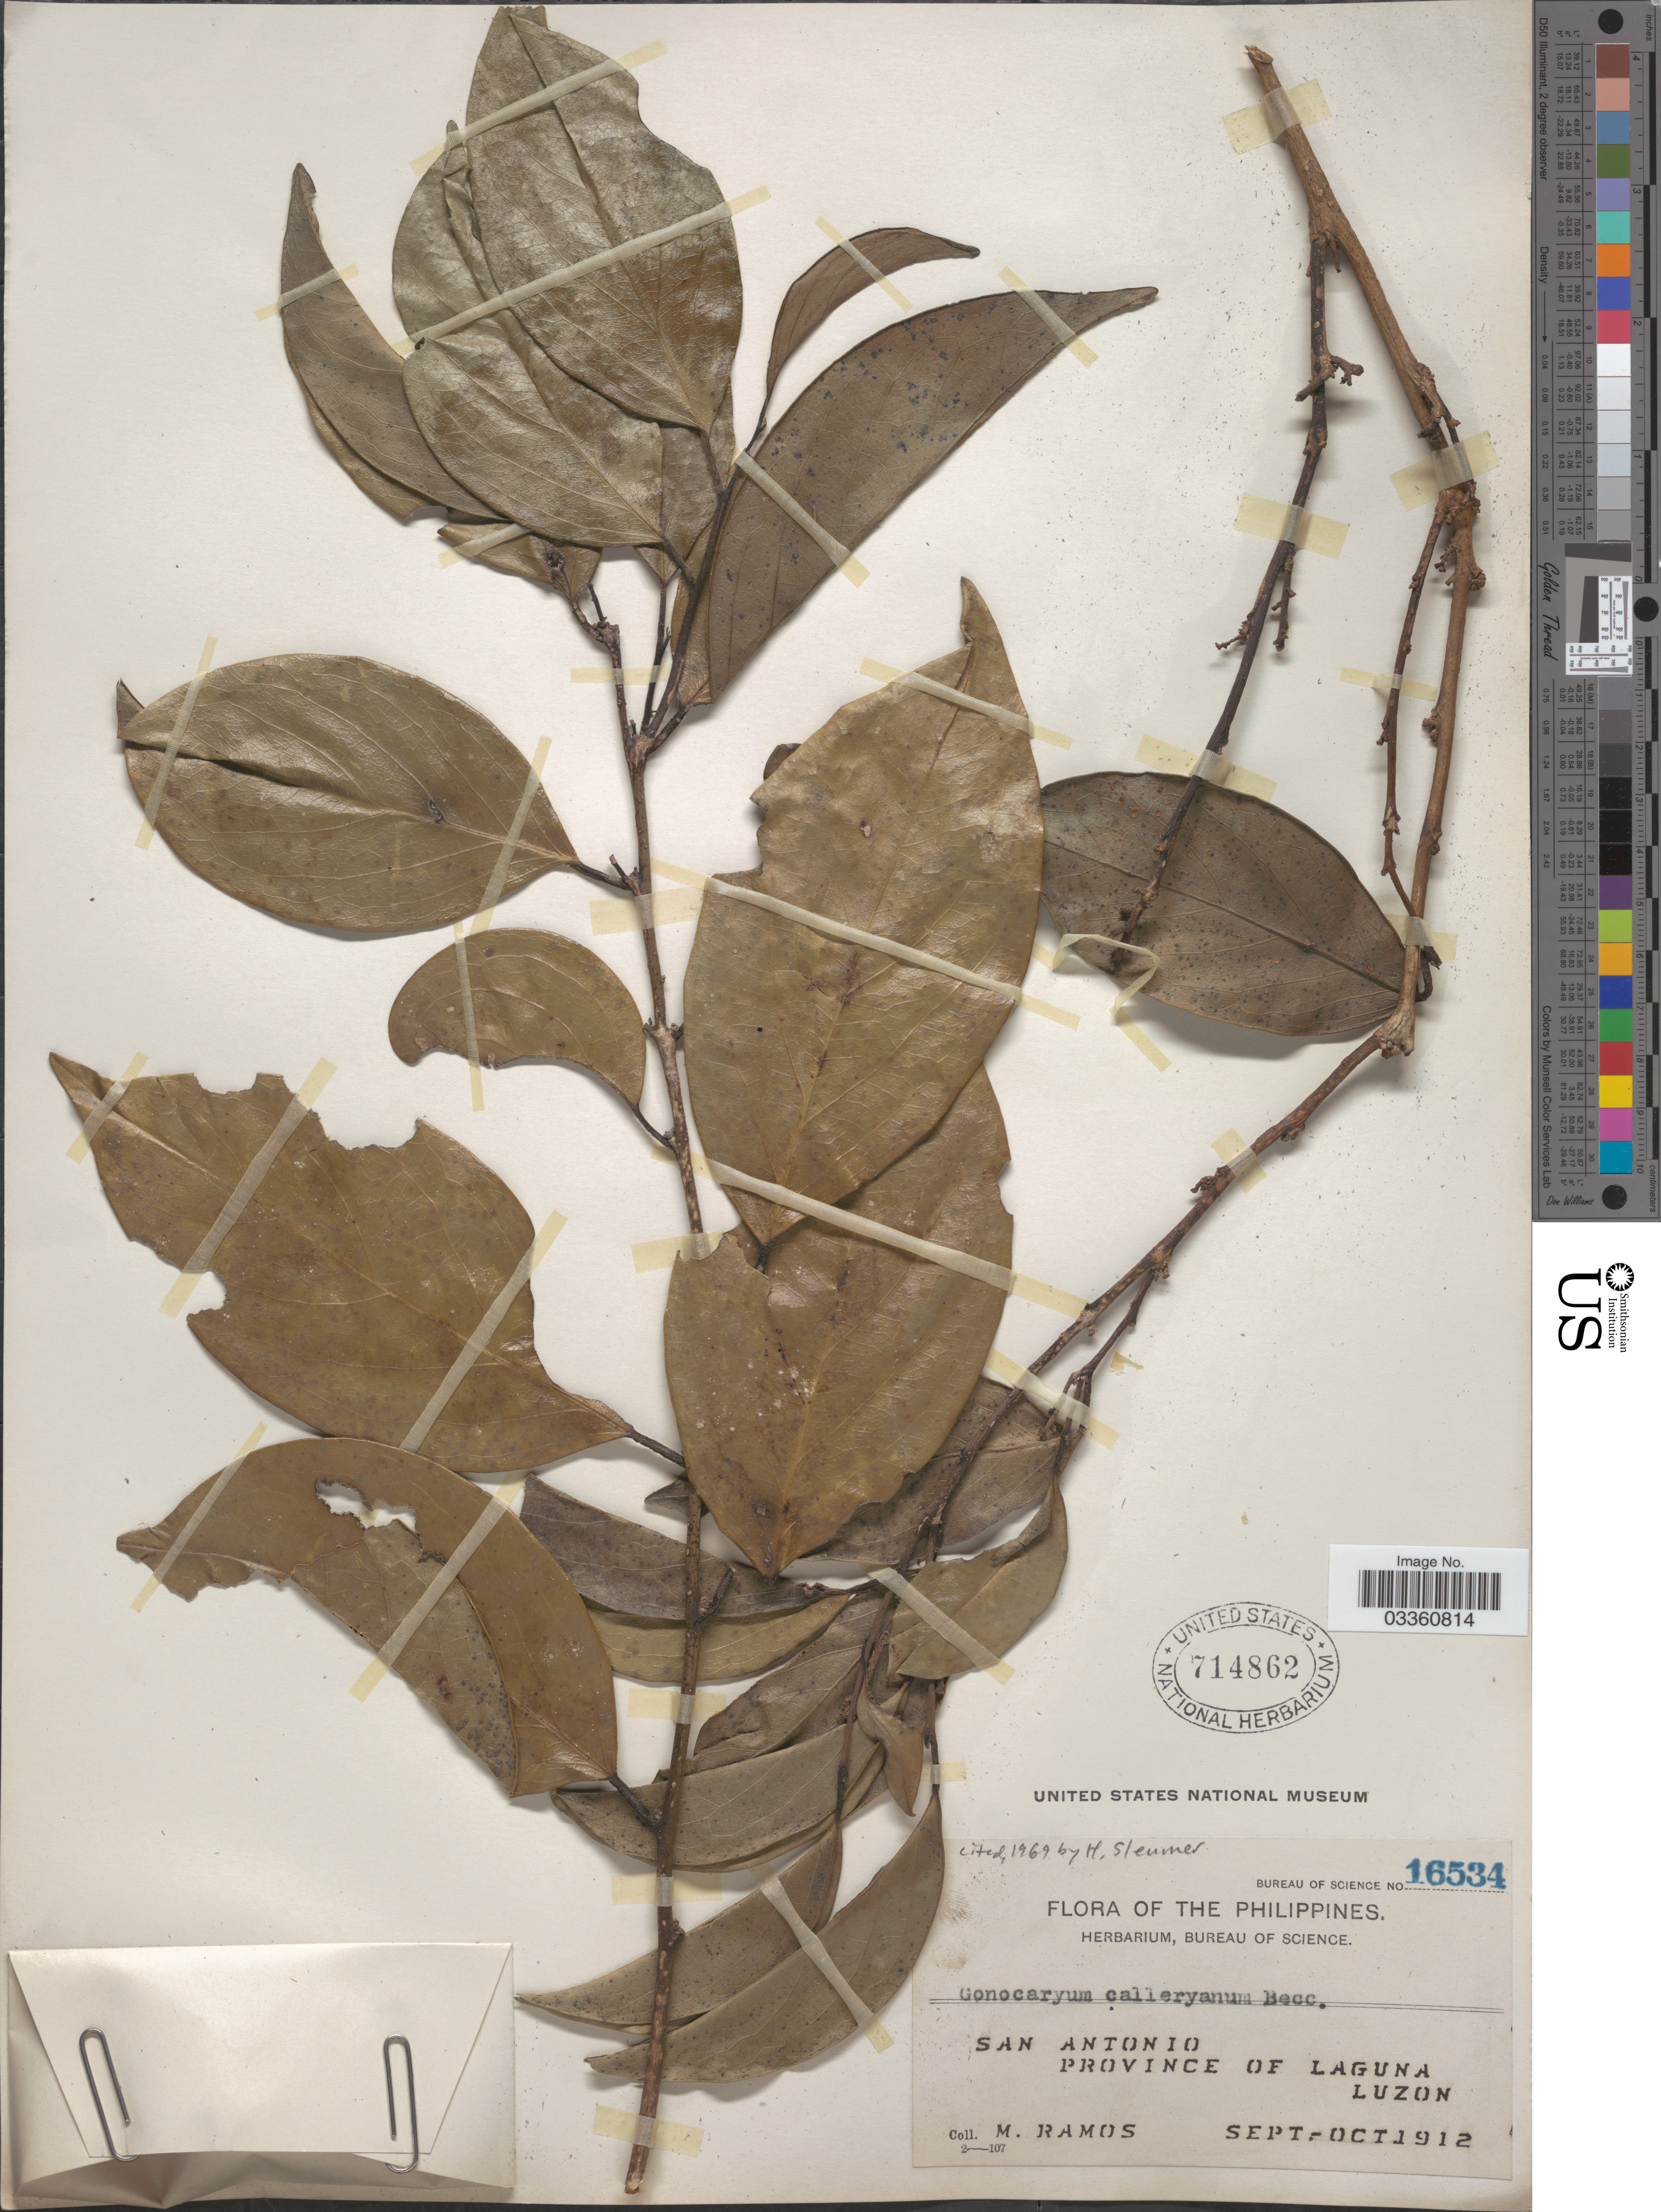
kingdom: Plantae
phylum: Tracheophyta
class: Magnoliopsida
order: Cardiopteridales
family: Cardiopteridaceae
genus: Gonocaryum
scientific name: Gonocaryum calleryanum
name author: (Baill.) Becc.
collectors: M. Ramos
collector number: Bureau of Science 16534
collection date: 1912-09/1912-10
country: Philippines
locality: San Antonio. Province of Laguna. Luzon.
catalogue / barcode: US 714862